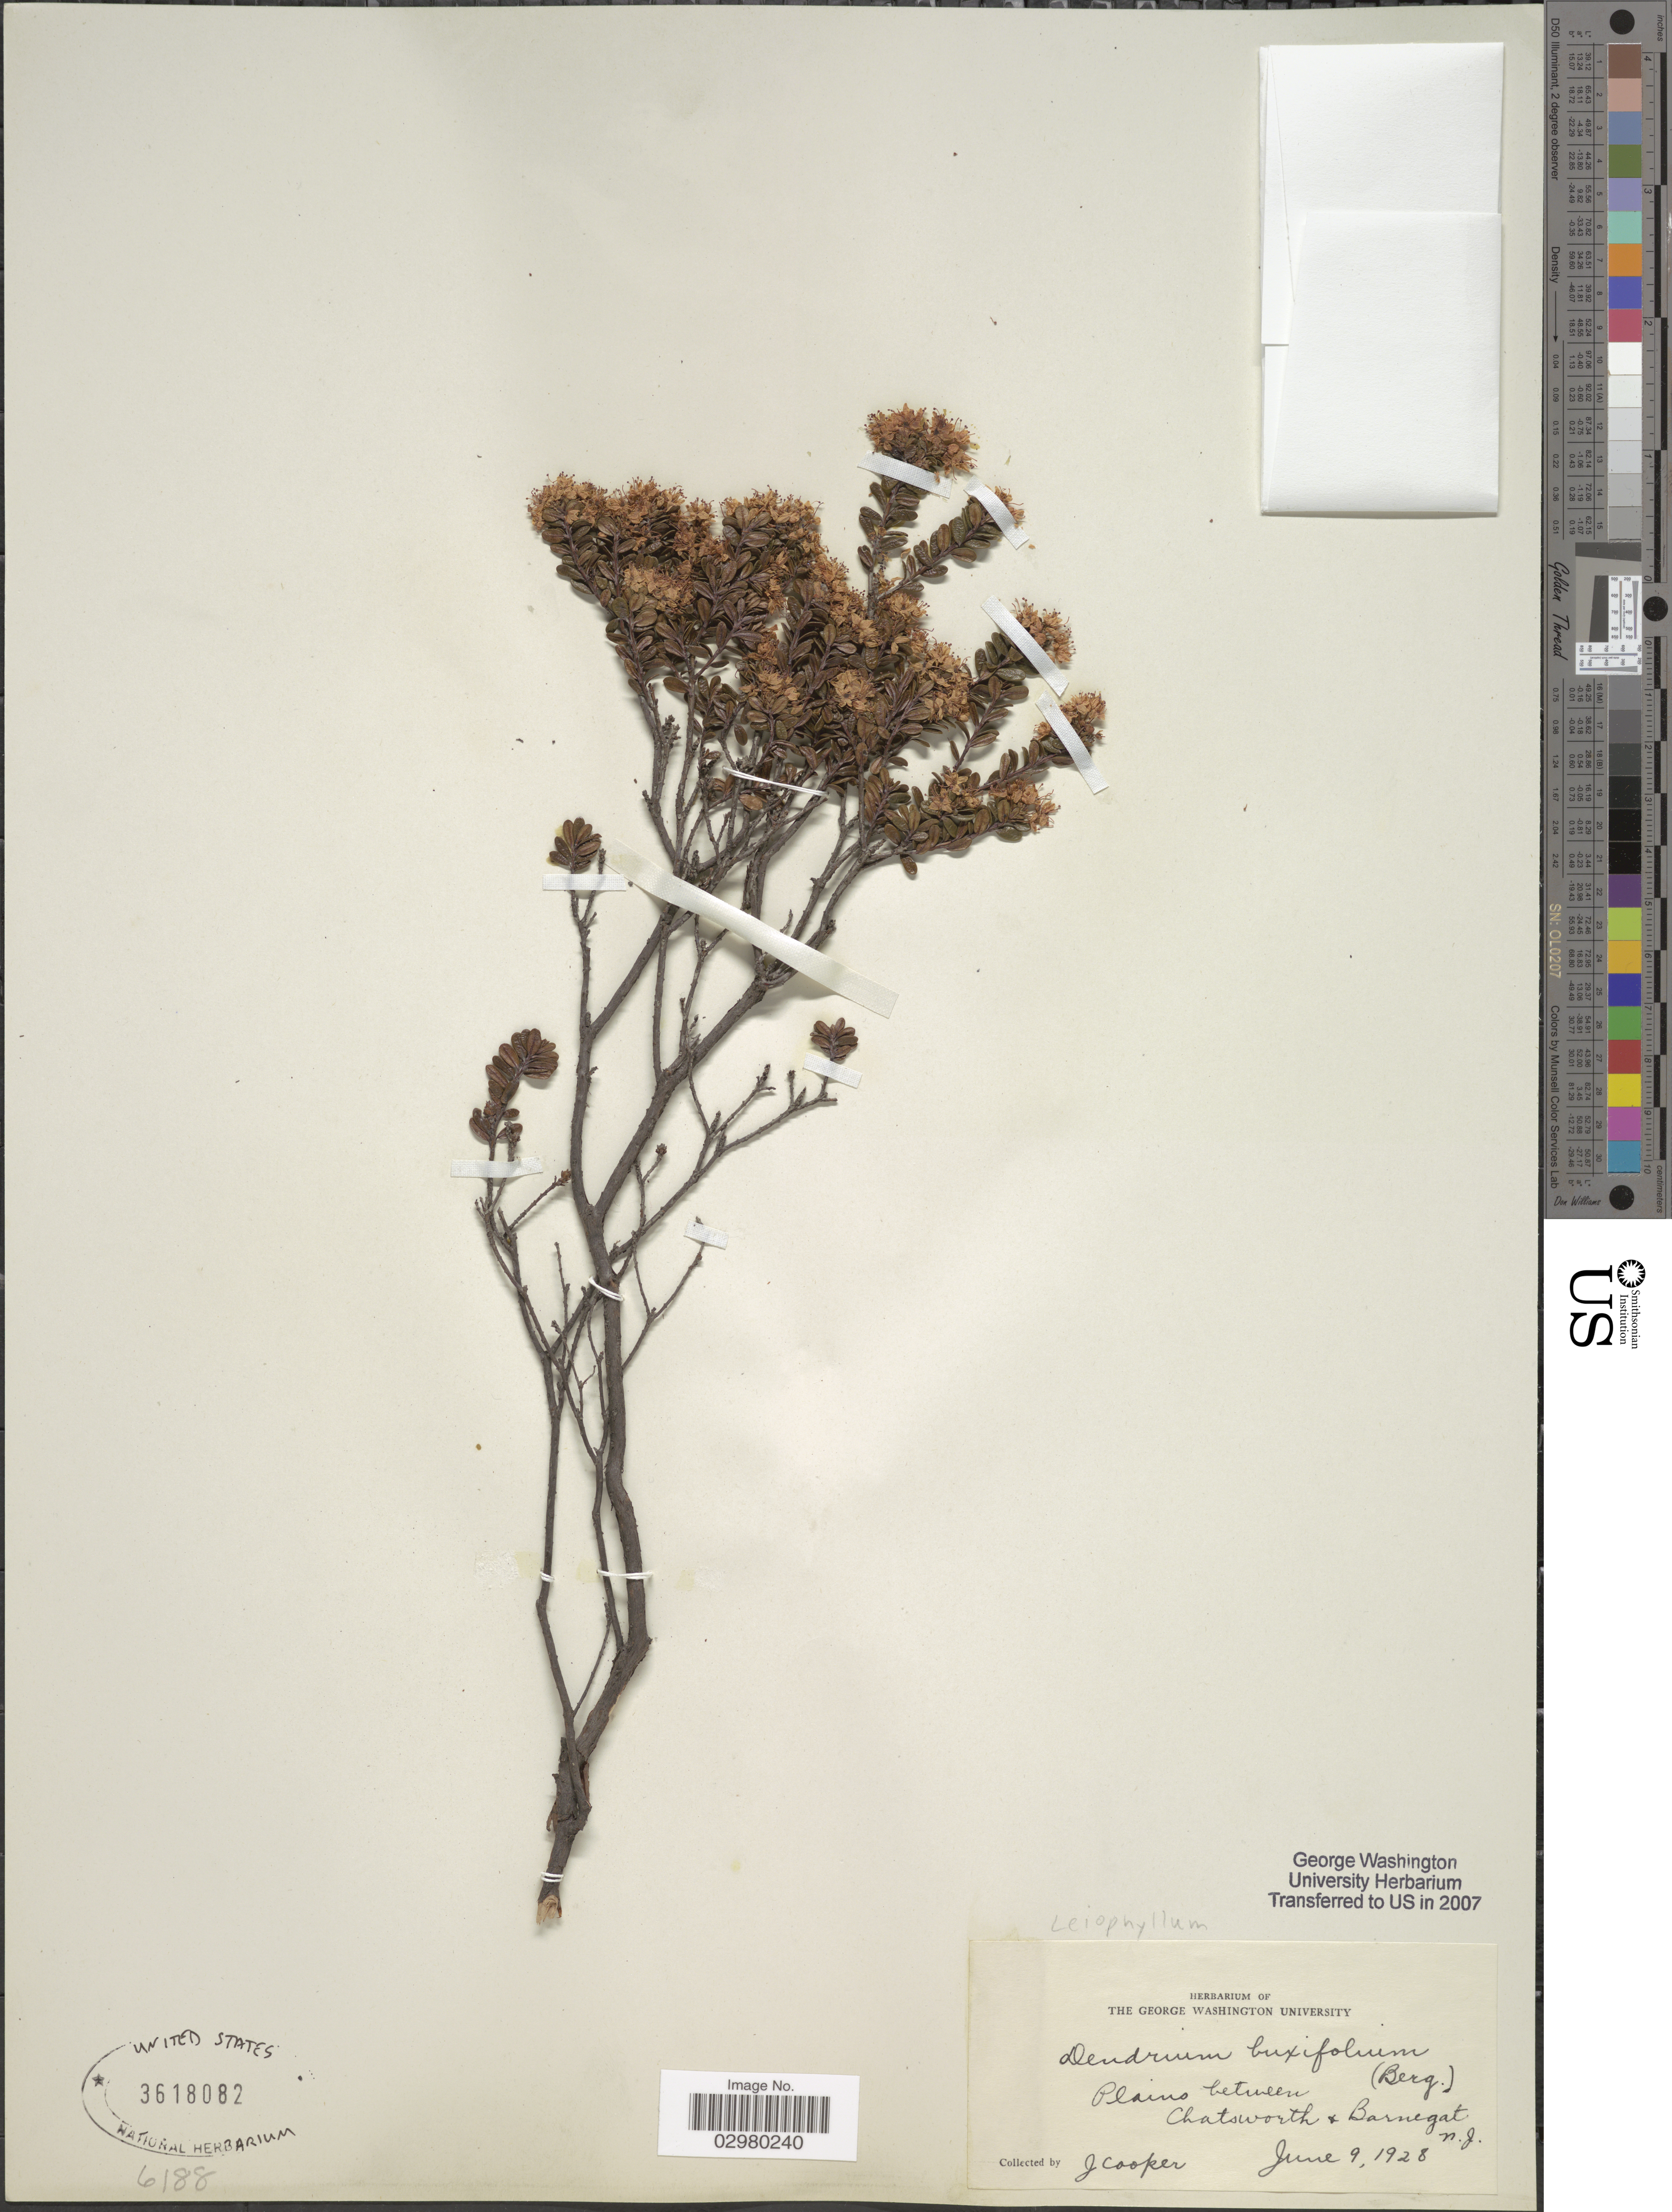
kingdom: Plantae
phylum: Tracheophyta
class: Magnoliopsida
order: Ericales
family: Ericaceae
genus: Leiophyllum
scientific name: Leiophyllum buxifolium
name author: (Bergius) Elliott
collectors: J. Cooper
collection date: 1928-06-09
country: United States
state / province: New Jersey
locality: Plains between Chatsworth & Barnegat.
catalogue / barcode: US 3618082